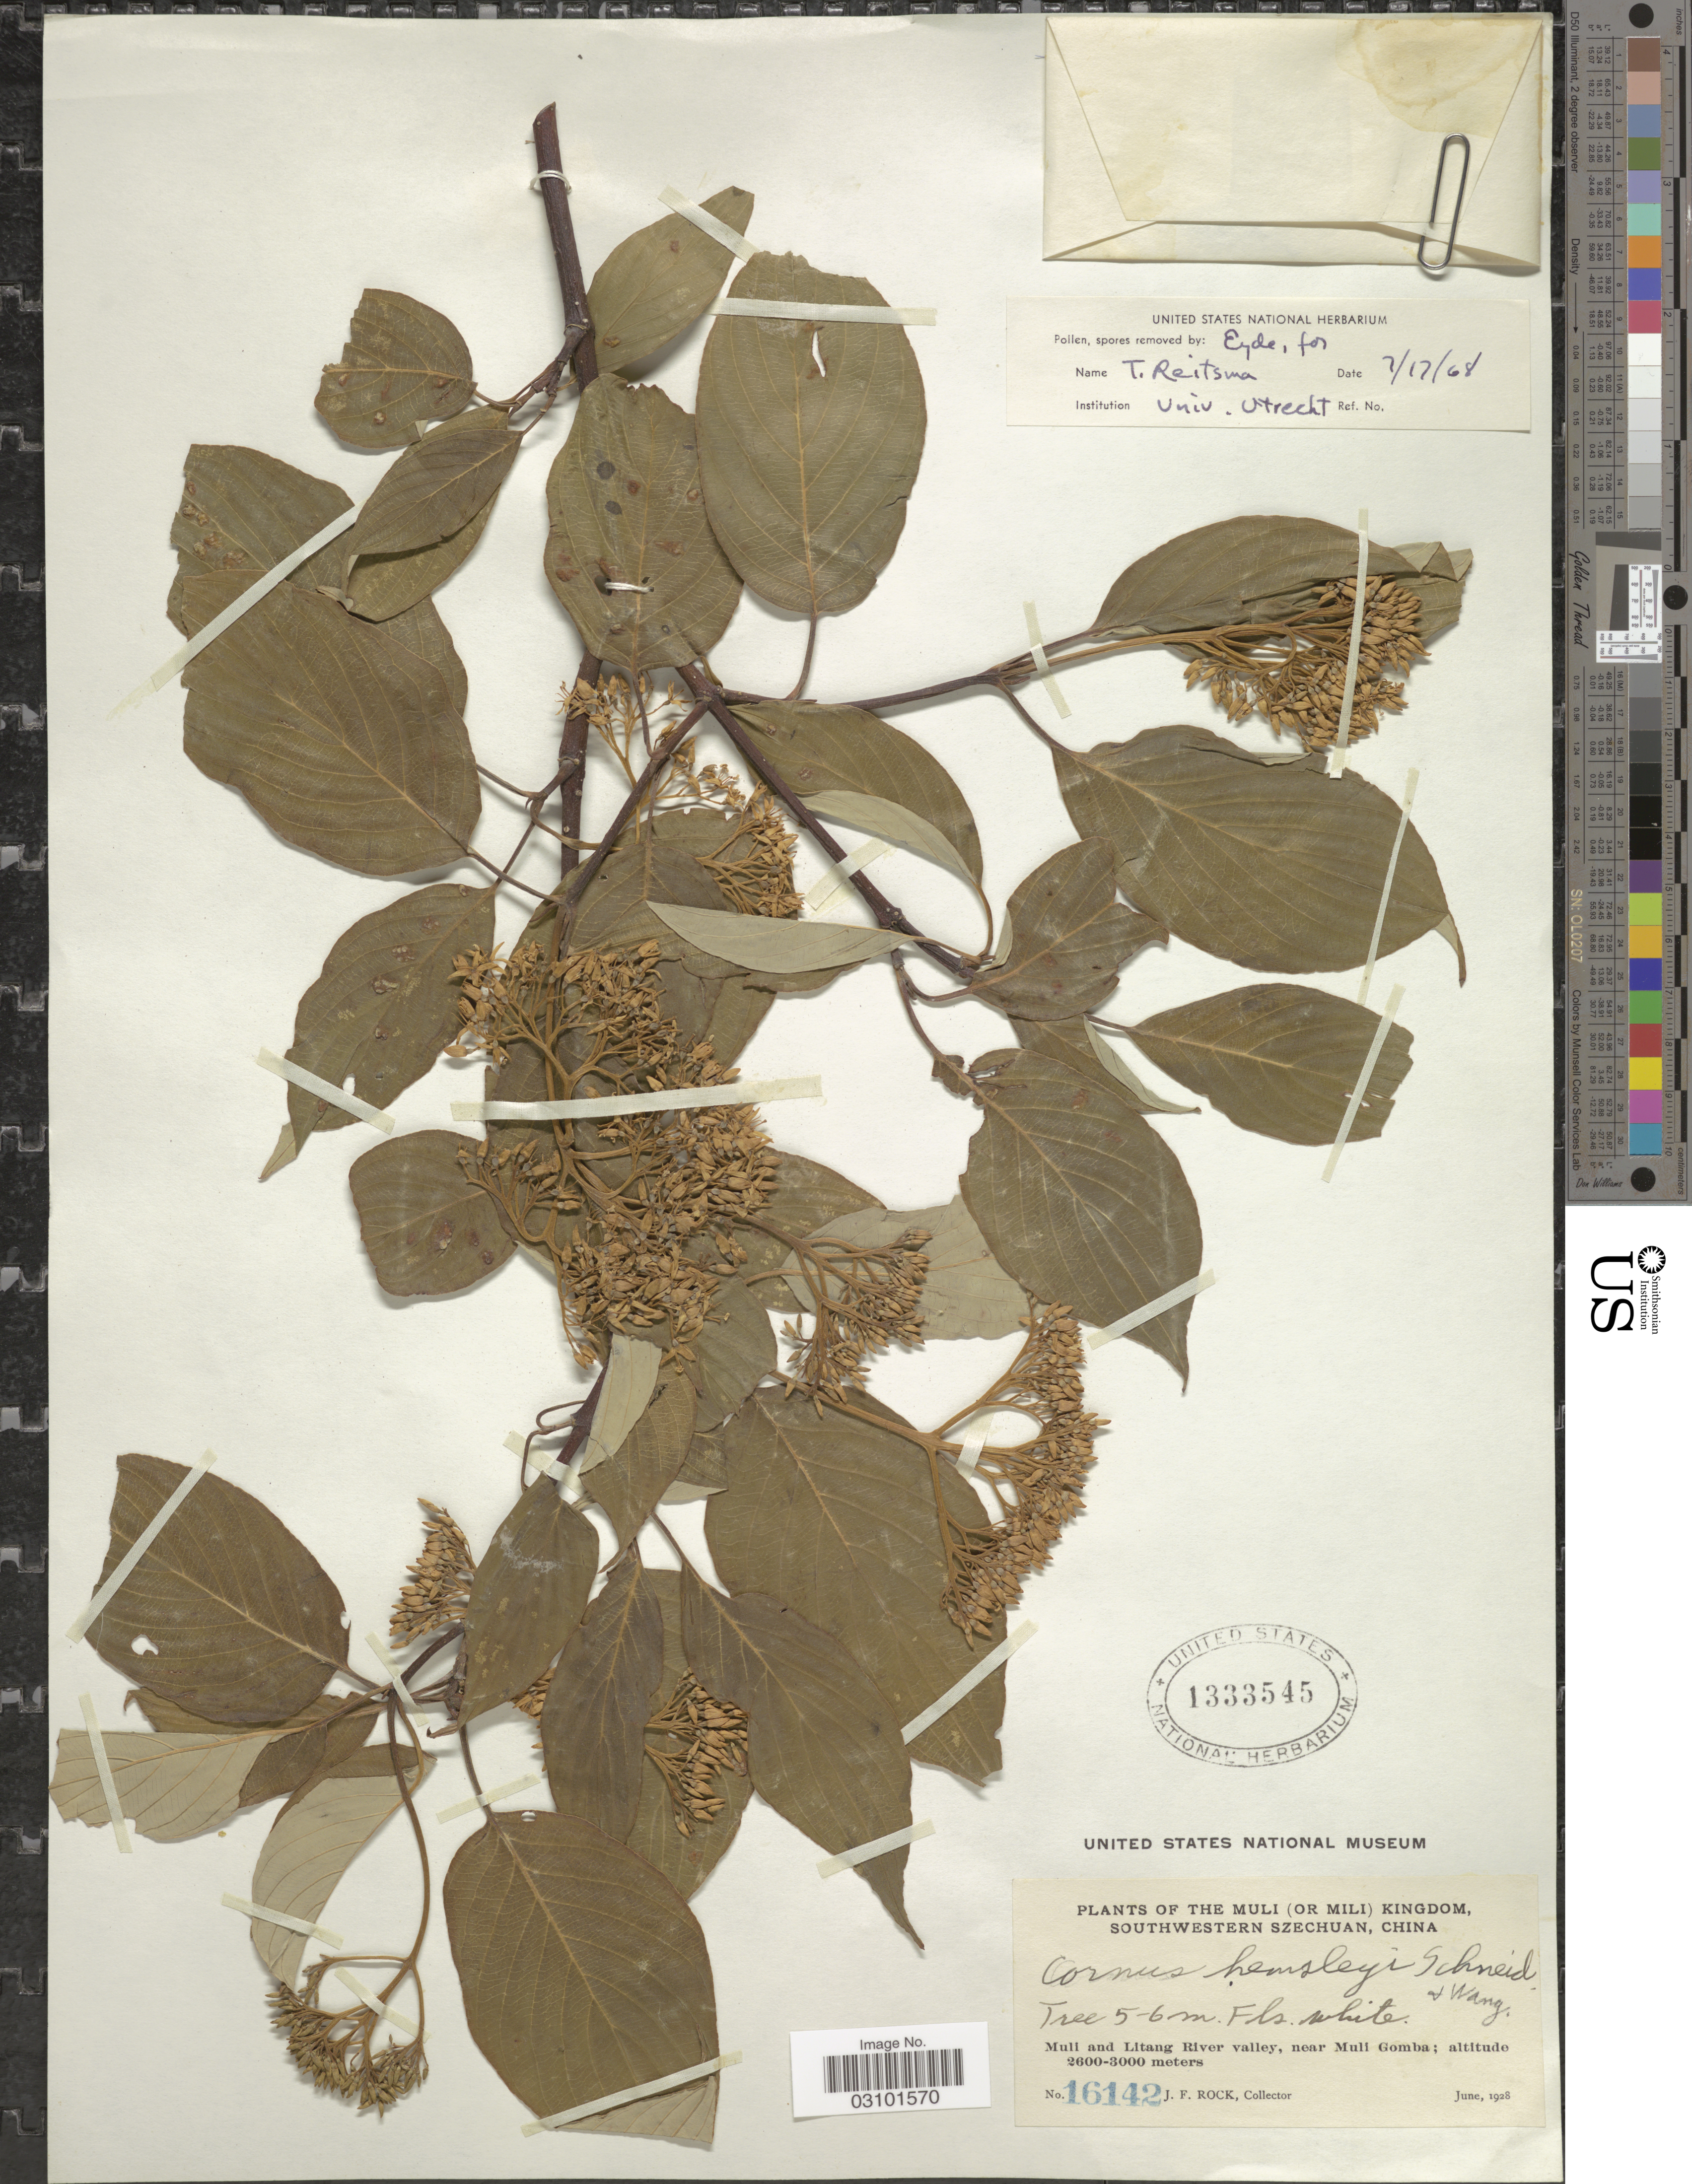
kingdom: Plantae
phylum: Tracheophyta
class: Magnoliopsida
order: Cornales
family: Cornaceae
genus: Cornus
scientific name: Cornus hemsleyi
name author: C.K. Schneid. & Wagnerin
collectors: J. Rock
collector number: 16142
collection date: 1928-06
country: China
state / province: Sichuan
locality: The Muli (Or Mili) Kingdom, Southwestern Szechuan. Muli and Litang River valley, near Nuli Gomba.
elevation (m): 2600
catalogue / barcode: US 1333545